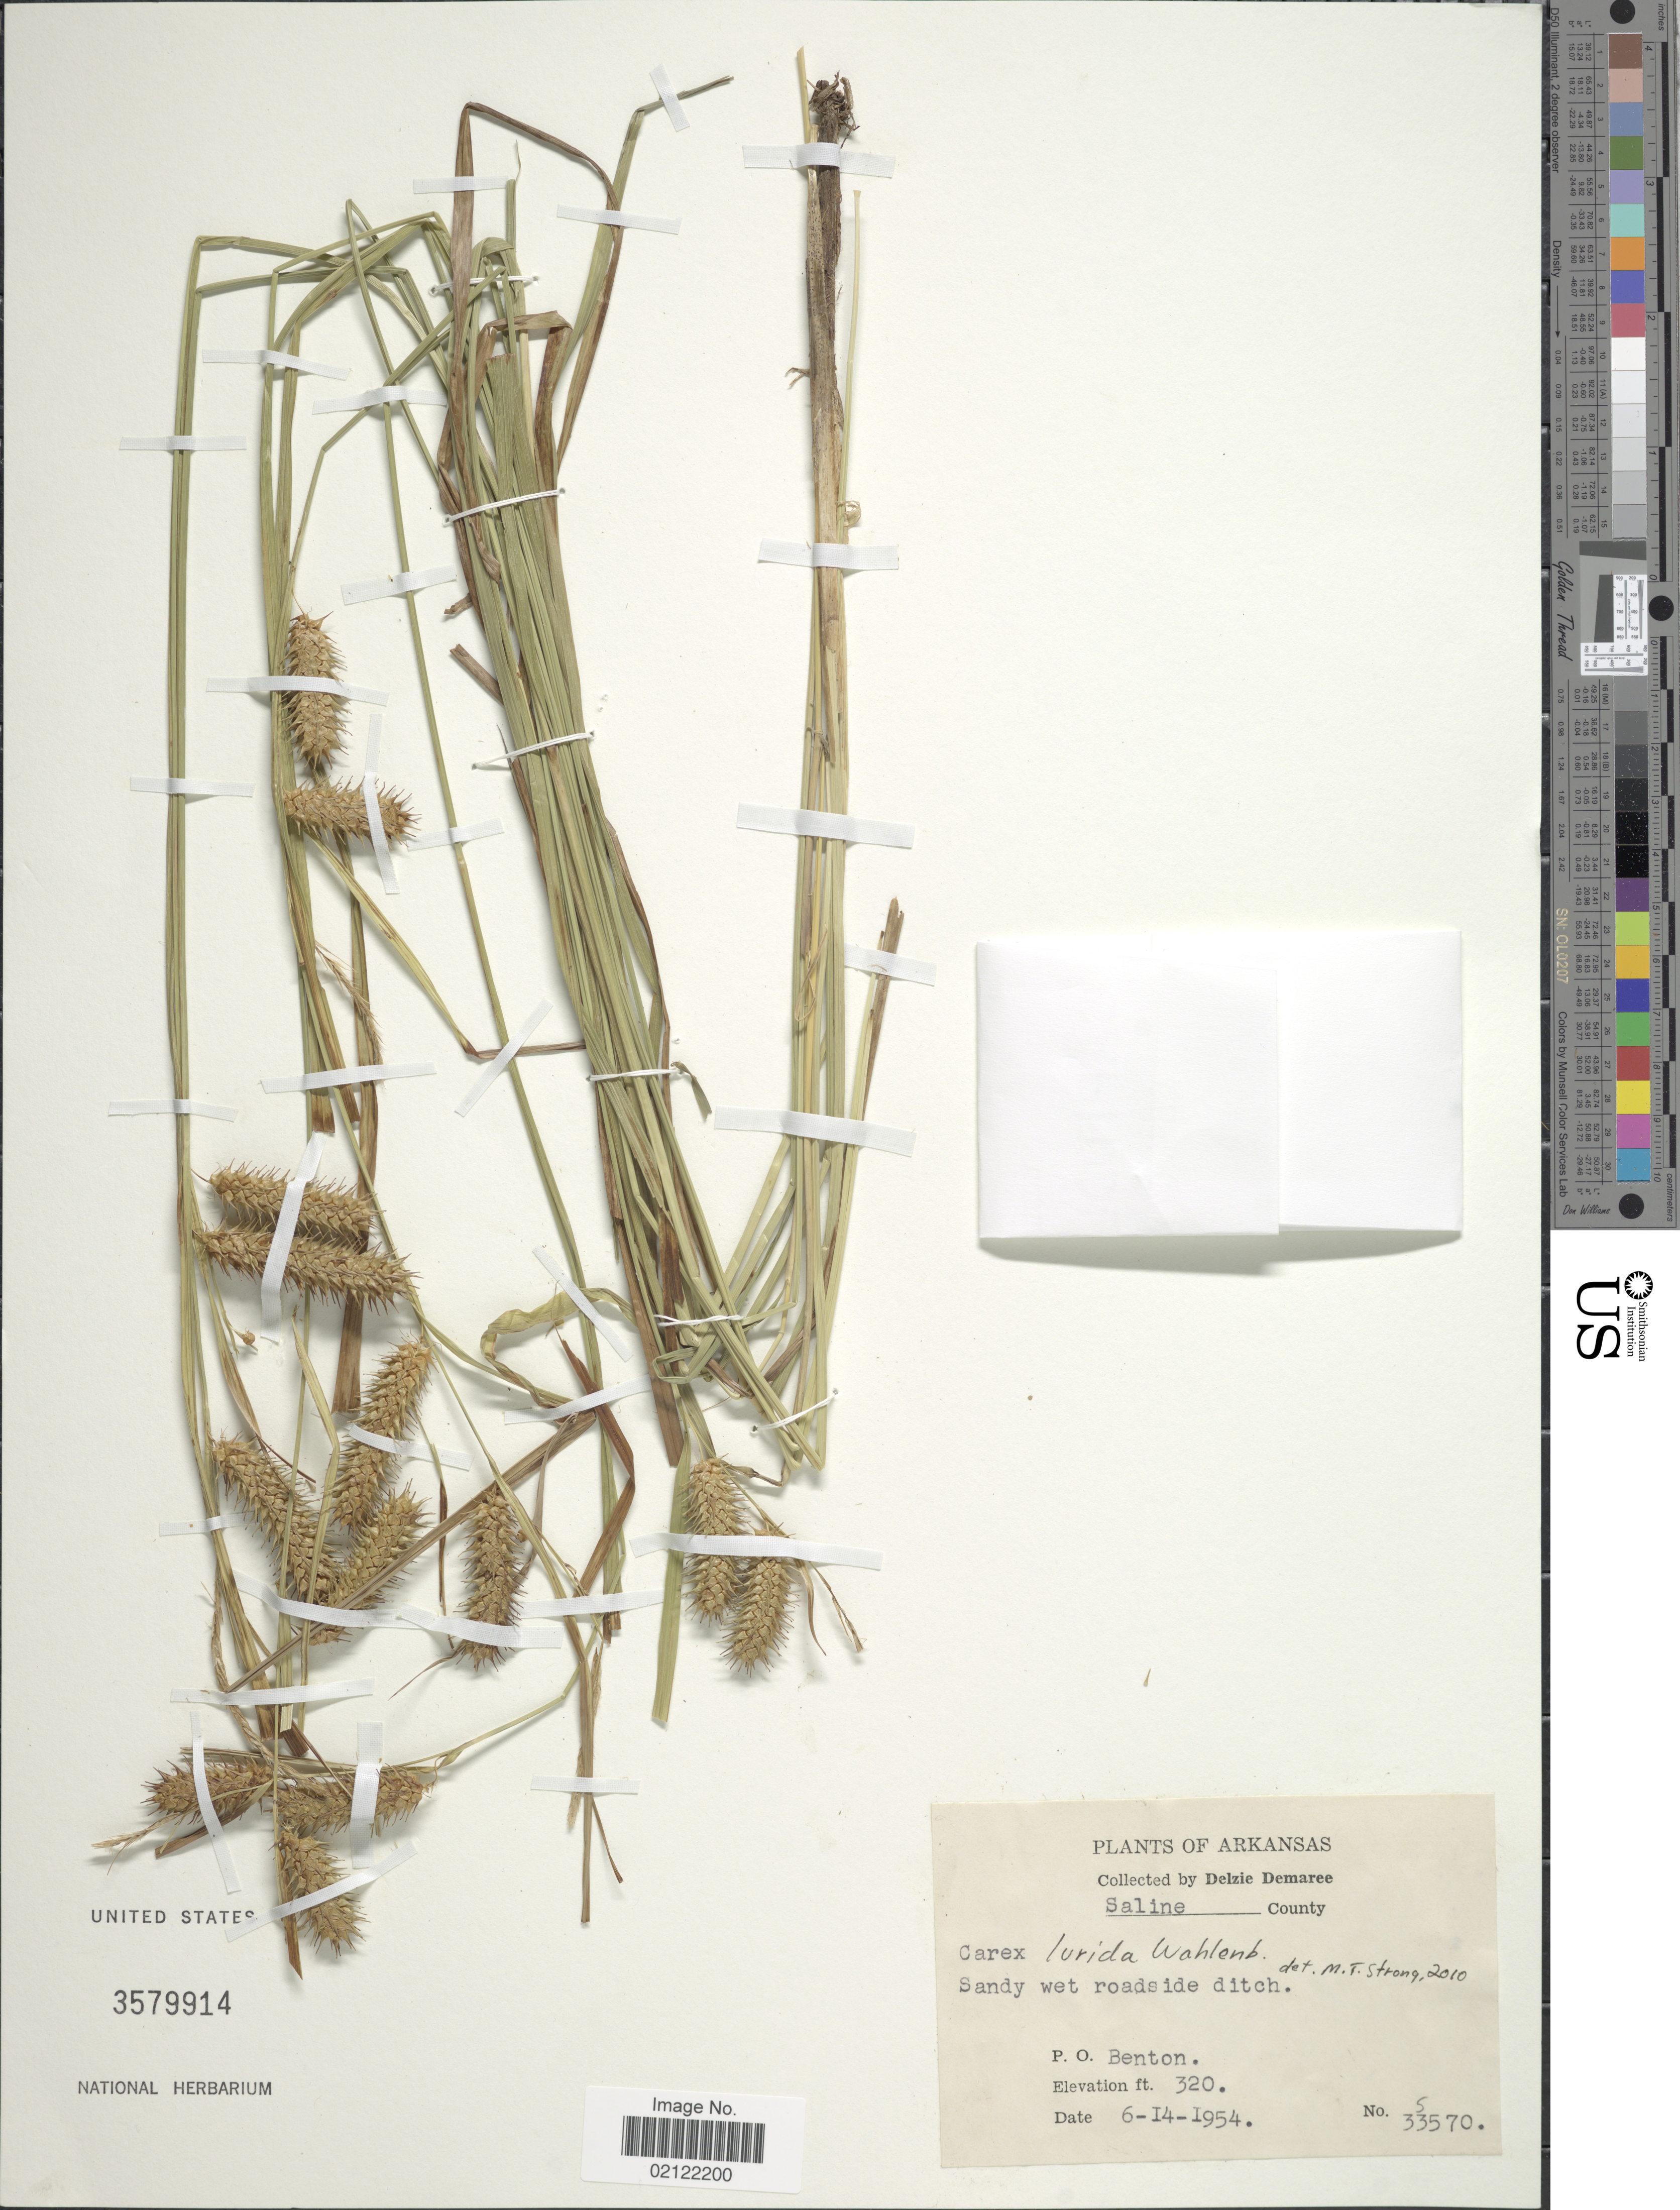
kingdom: Plantae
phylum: Tracheophyta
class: Liliopsida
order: Poales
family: Cyperaceae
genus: Carex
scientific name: Carex lurida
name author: Wahlenb.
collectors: D. Demaree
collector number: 33570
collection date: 1954-06-14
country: United States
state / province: Arkansas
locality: Saline County. Sandy wet roadside ditch. P.O. Benton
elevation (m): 98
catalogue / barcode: US 3579914